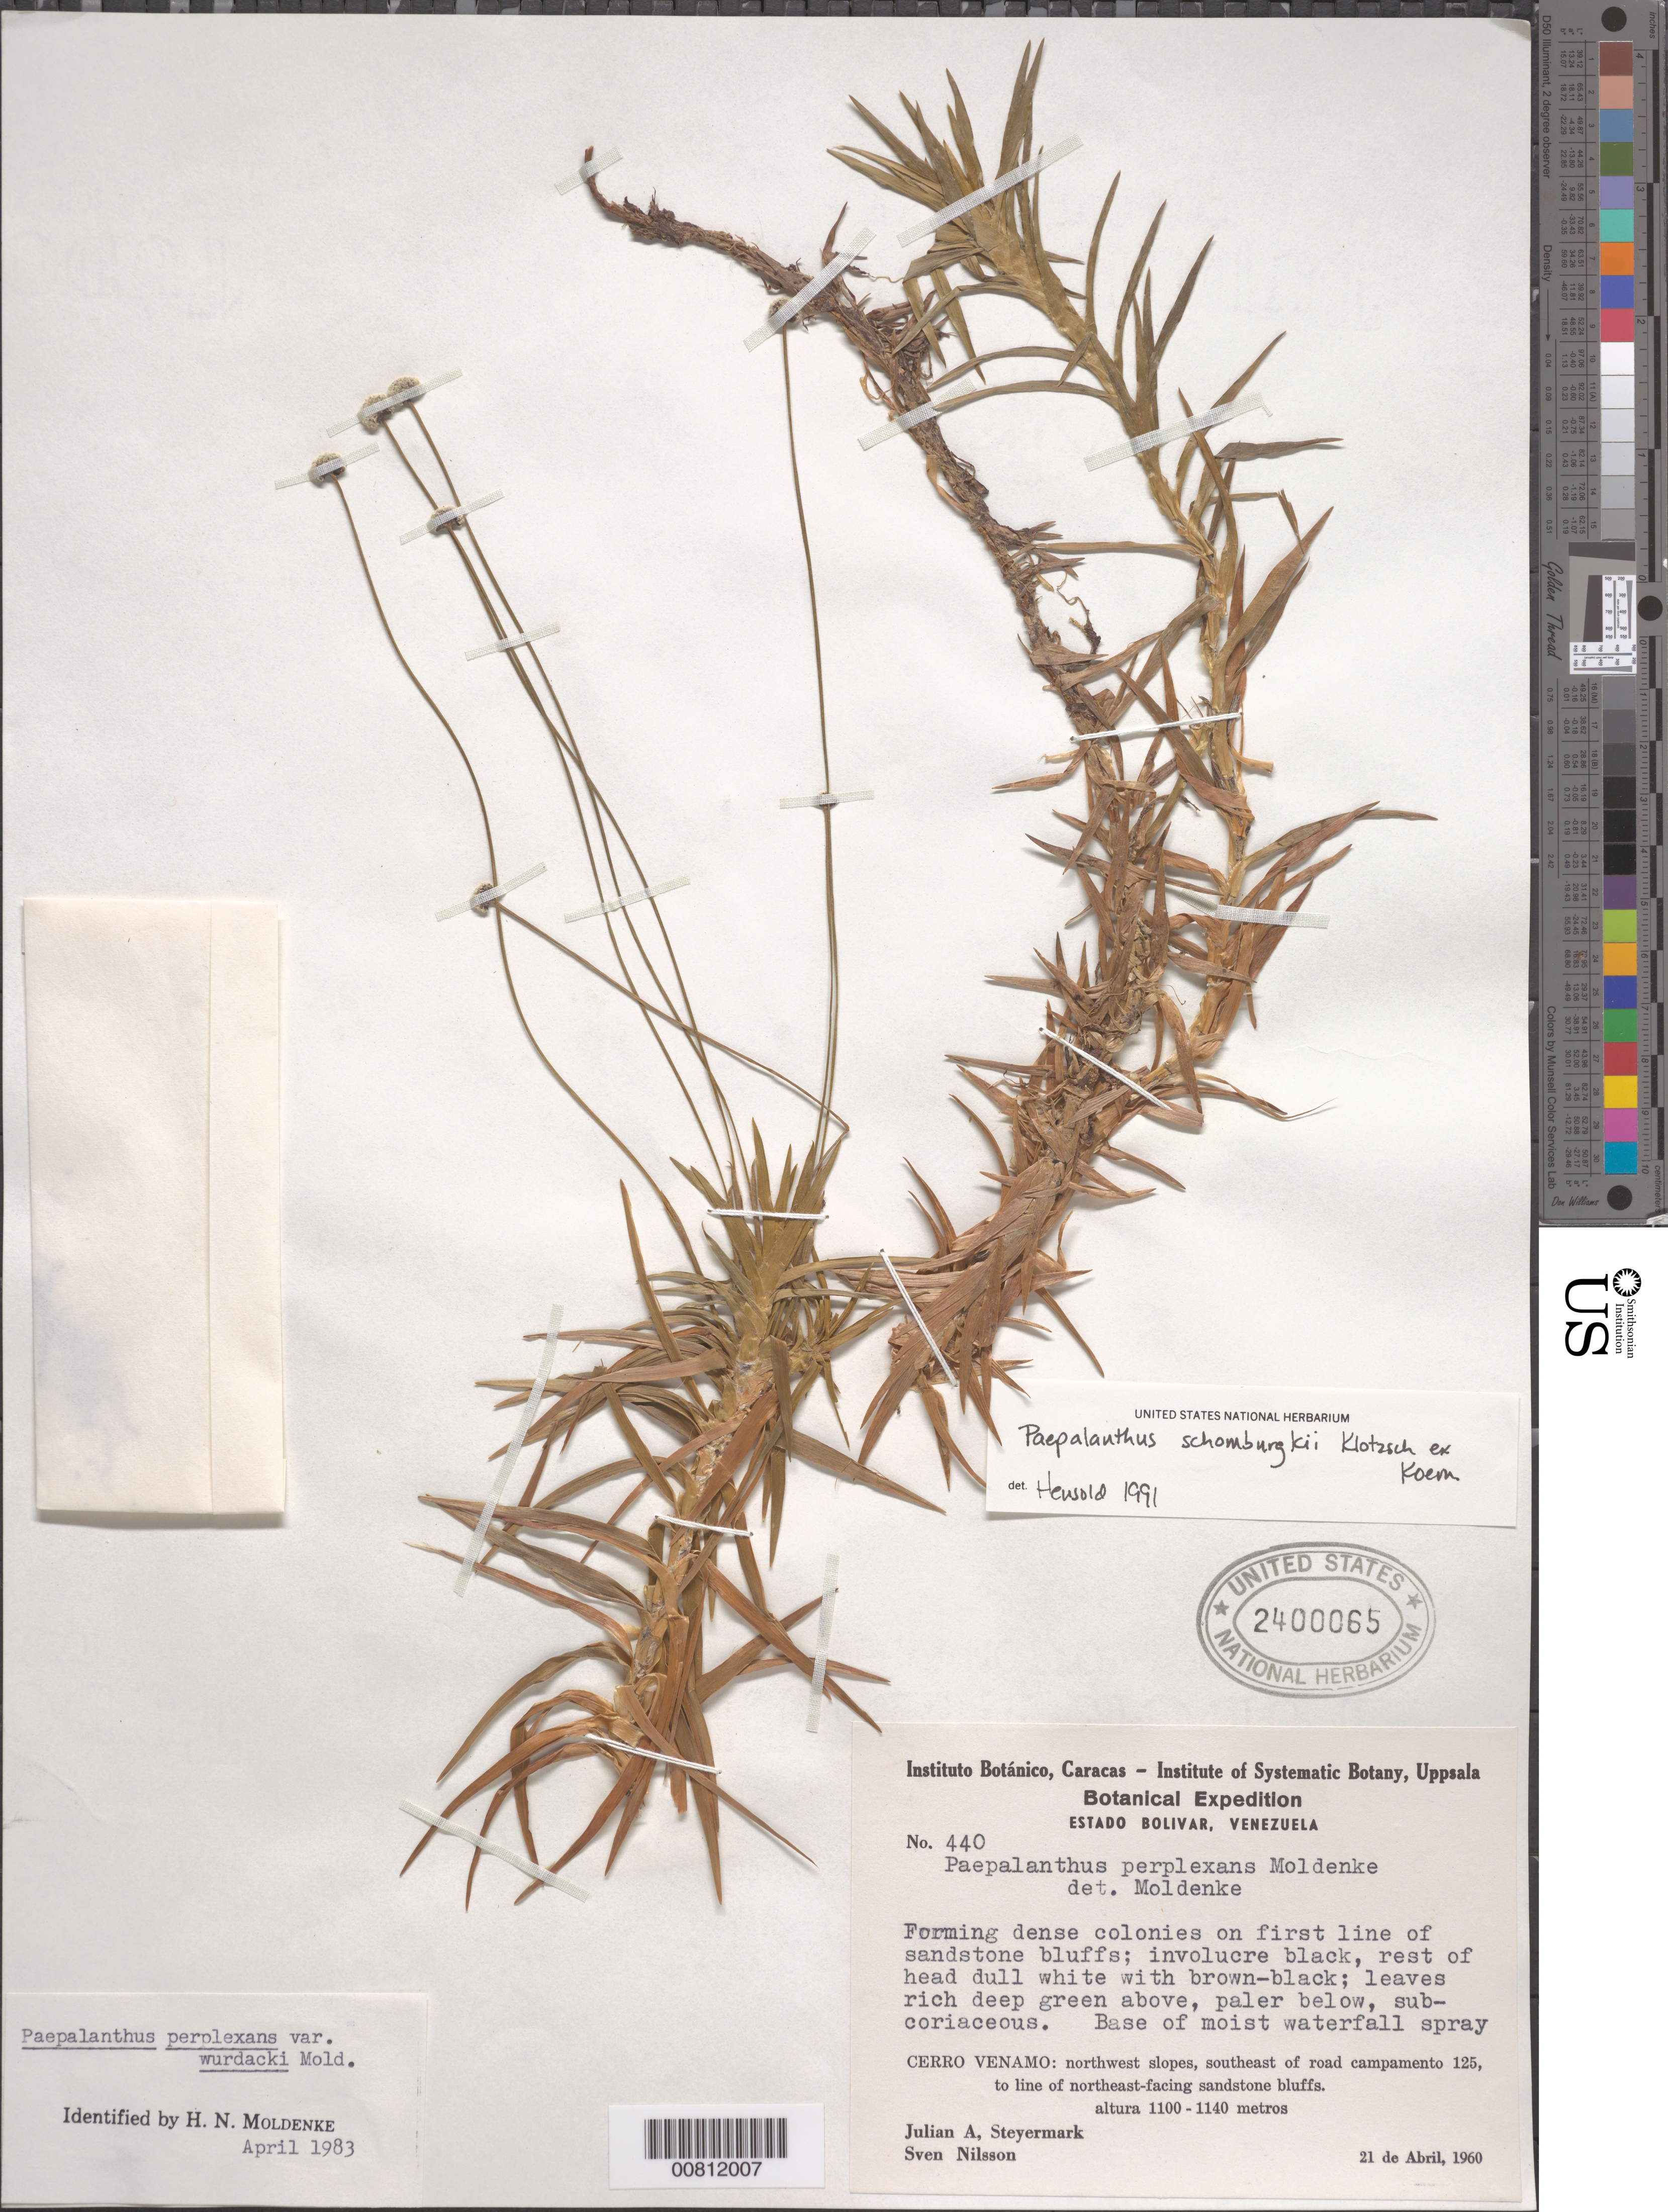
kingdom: Plantae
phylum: Tracheophyta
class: Liliopsida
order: Poales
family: Eriocaulaceae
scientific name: Monosperma schomburgkii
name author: (Klotzsch ex Körn.) Andrino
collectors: J. Steyermark & S. Nilsson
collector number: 60 440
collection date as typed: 21-Apr-60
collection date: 1960-04-21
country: Venezuela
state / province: Bolívar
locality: Cerro Venamo, NW slopes, SE of campamento 125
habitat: Base of moist waterfall spray; on slopes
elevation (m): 1100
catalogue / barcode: US 2400065